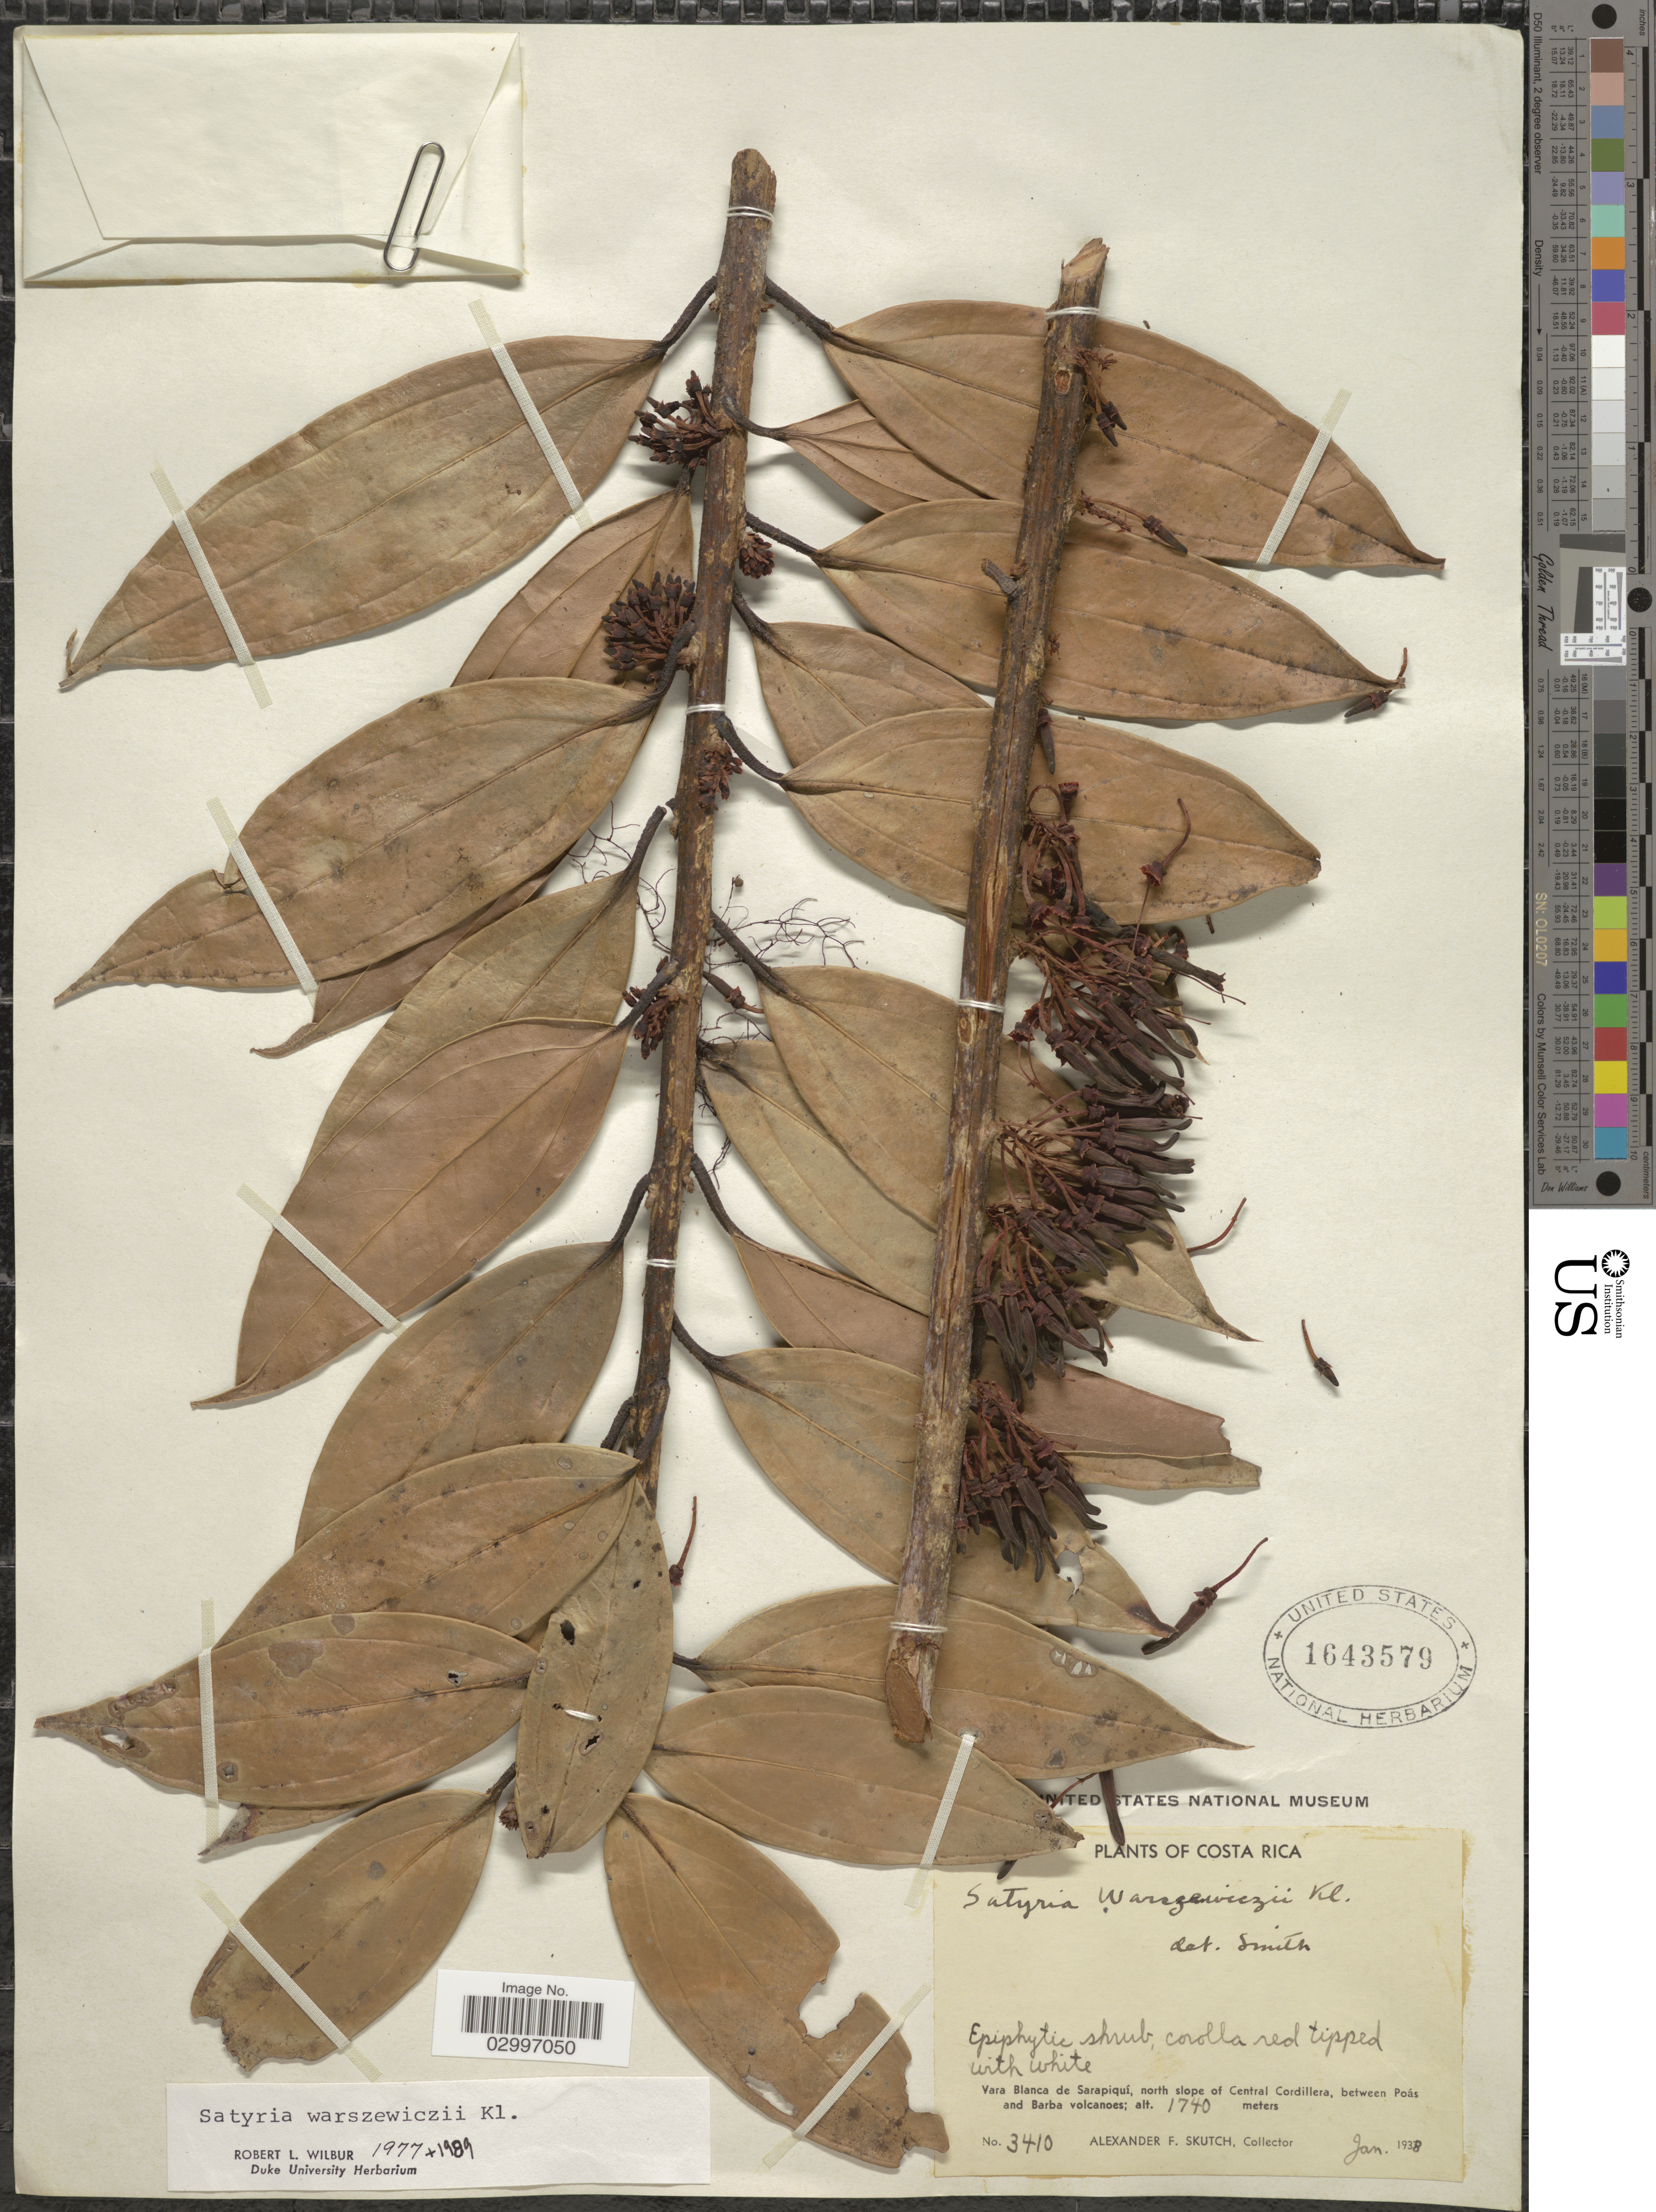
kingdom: Plantae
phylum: Tracheophyta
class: Magnoliopsida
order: Ericales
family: Ericaceae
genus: Satyria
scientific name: Satyria warszewiczii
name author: Klotzsch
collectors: A. F. Skutch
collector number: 3410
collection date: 1938-01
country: Costa Rica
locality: Yara Blanca de Sarapiquí, north slope of Central Cordillera, between Poás and Barba volcanoes.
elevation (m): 1740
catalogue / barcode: US 1643579